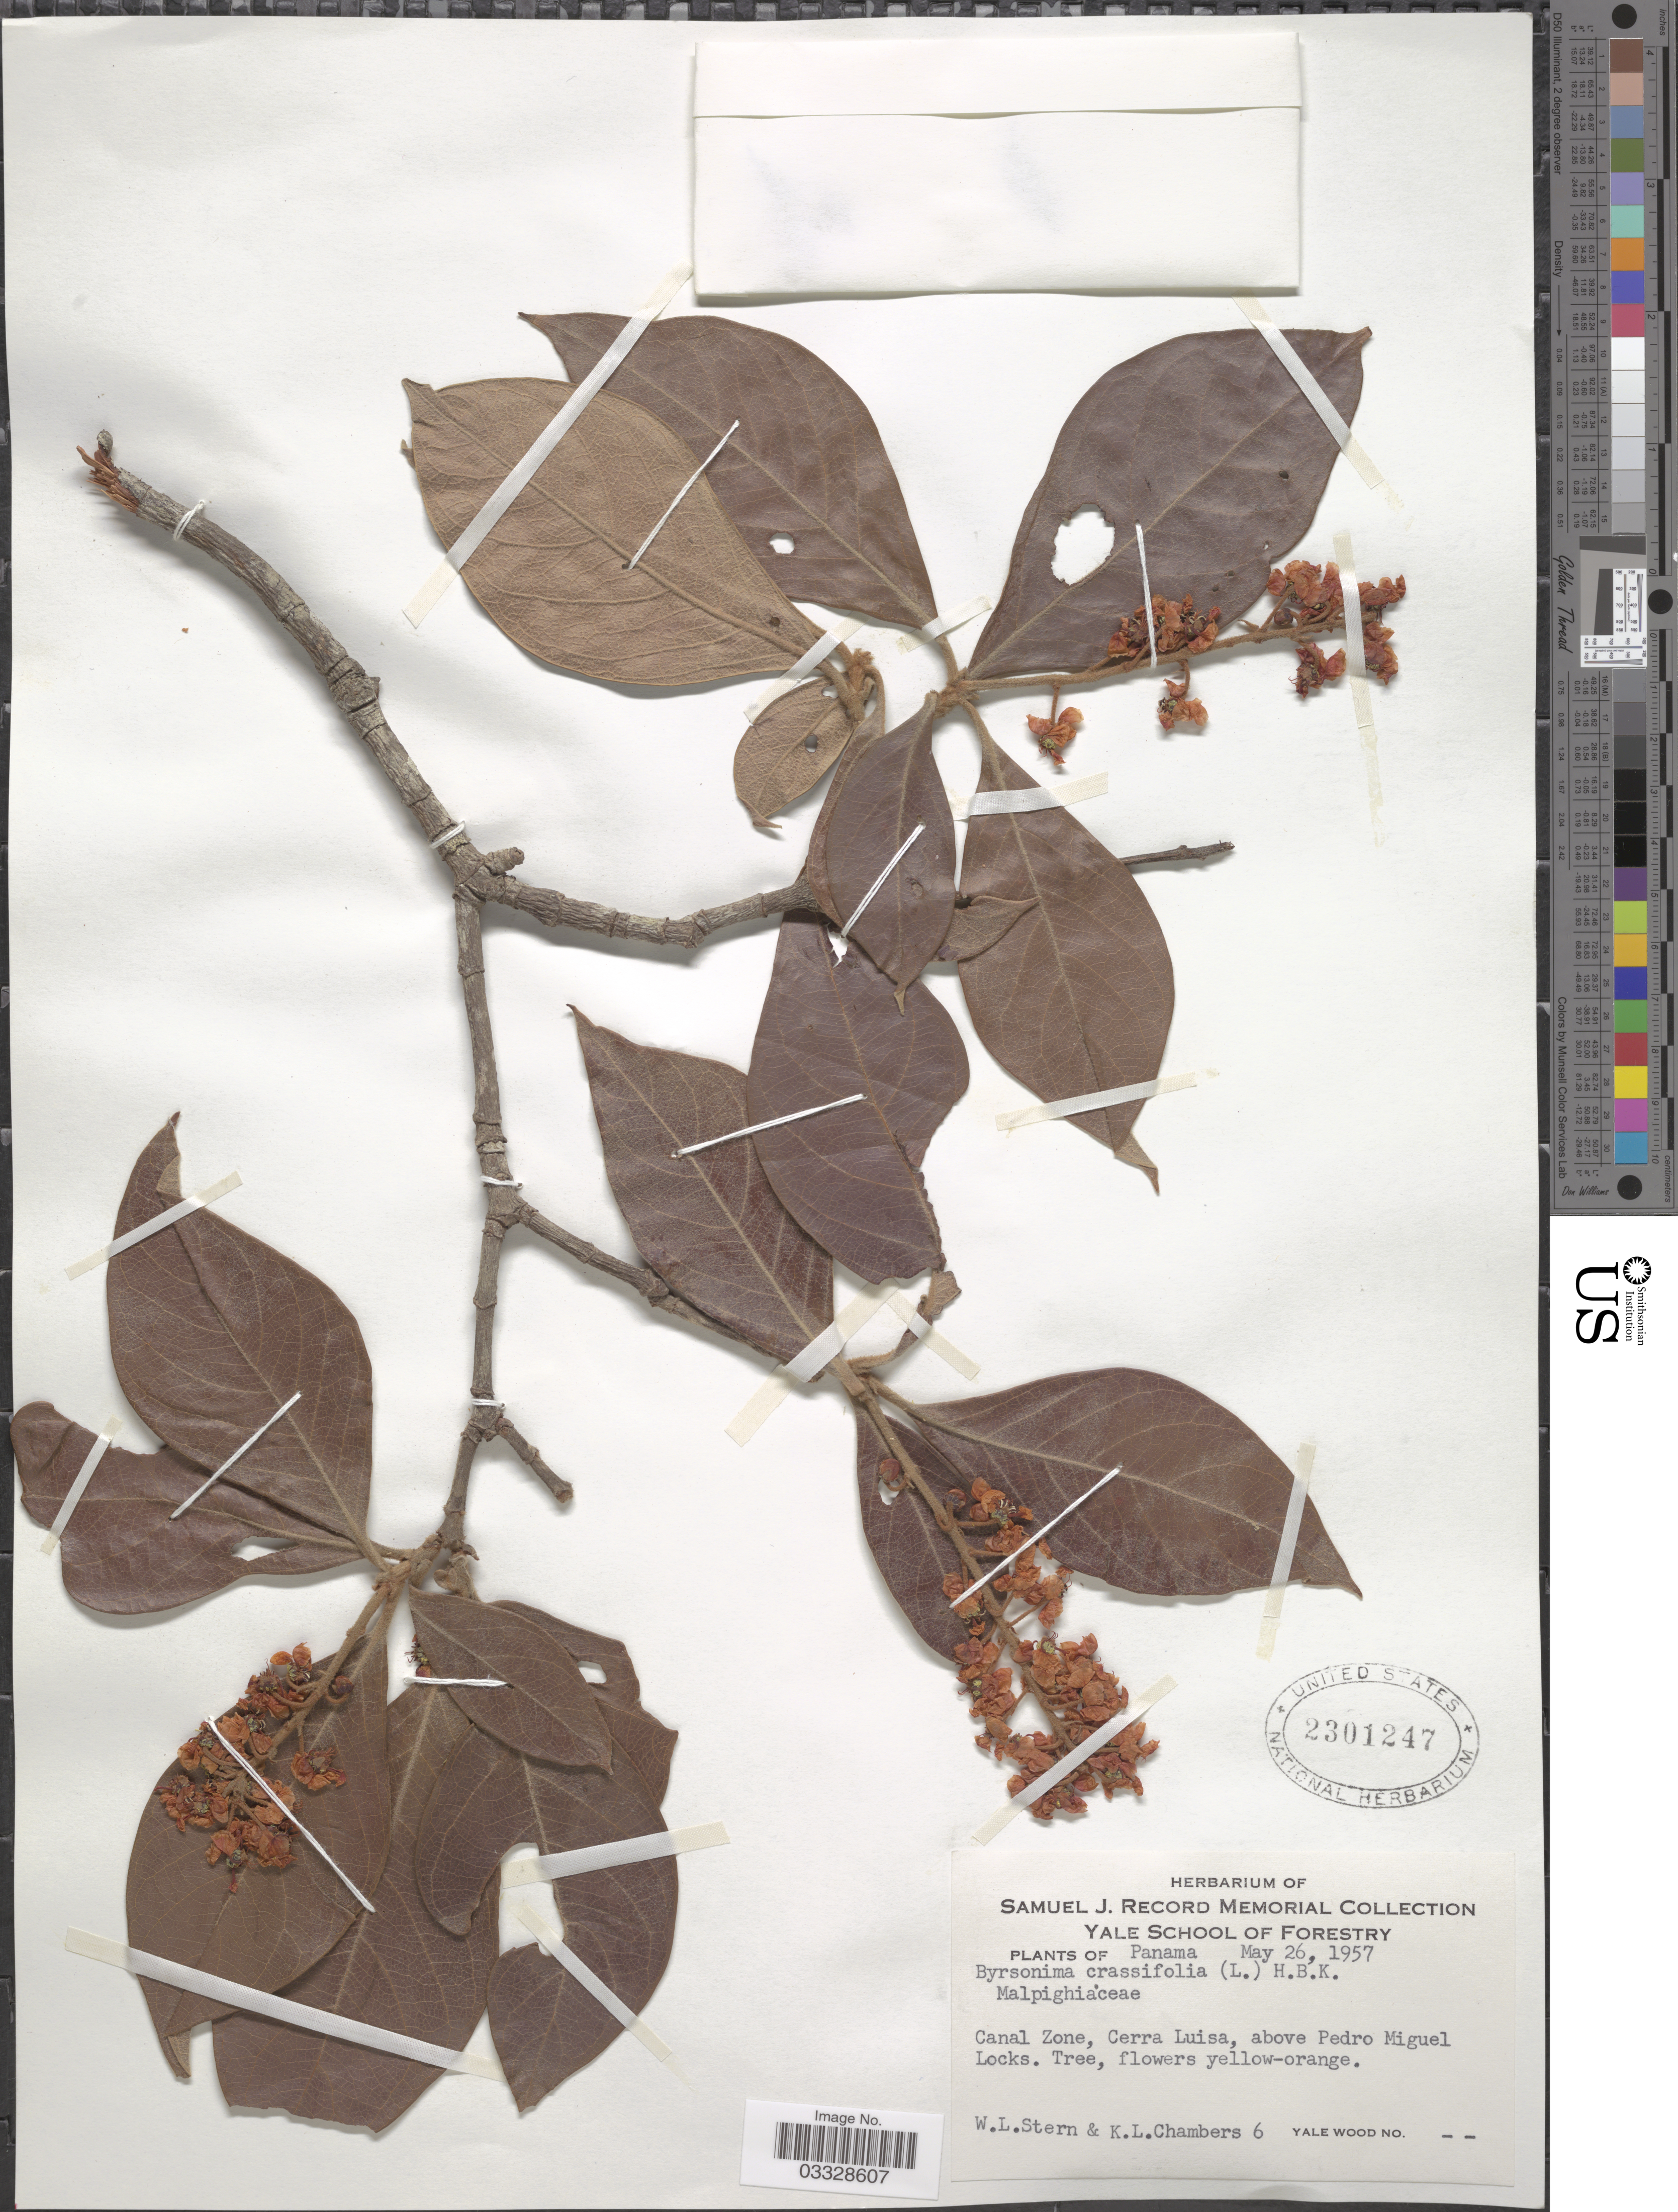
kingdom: Plantae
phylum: Tracheophyta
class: Magnoliopsida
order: Malpighiales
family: Malpighiaceae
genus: Byrsonima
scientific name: Byrsonima crassifolia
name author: (L.) Kunth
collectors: W. L. Stern & K. Chambers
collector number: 6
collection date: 1957-05-26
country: Panama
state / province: Colón / Panamá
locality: Canal Zone, Cerra Luisa, above Pedro Miguel Locks.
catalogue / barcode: US 2301247